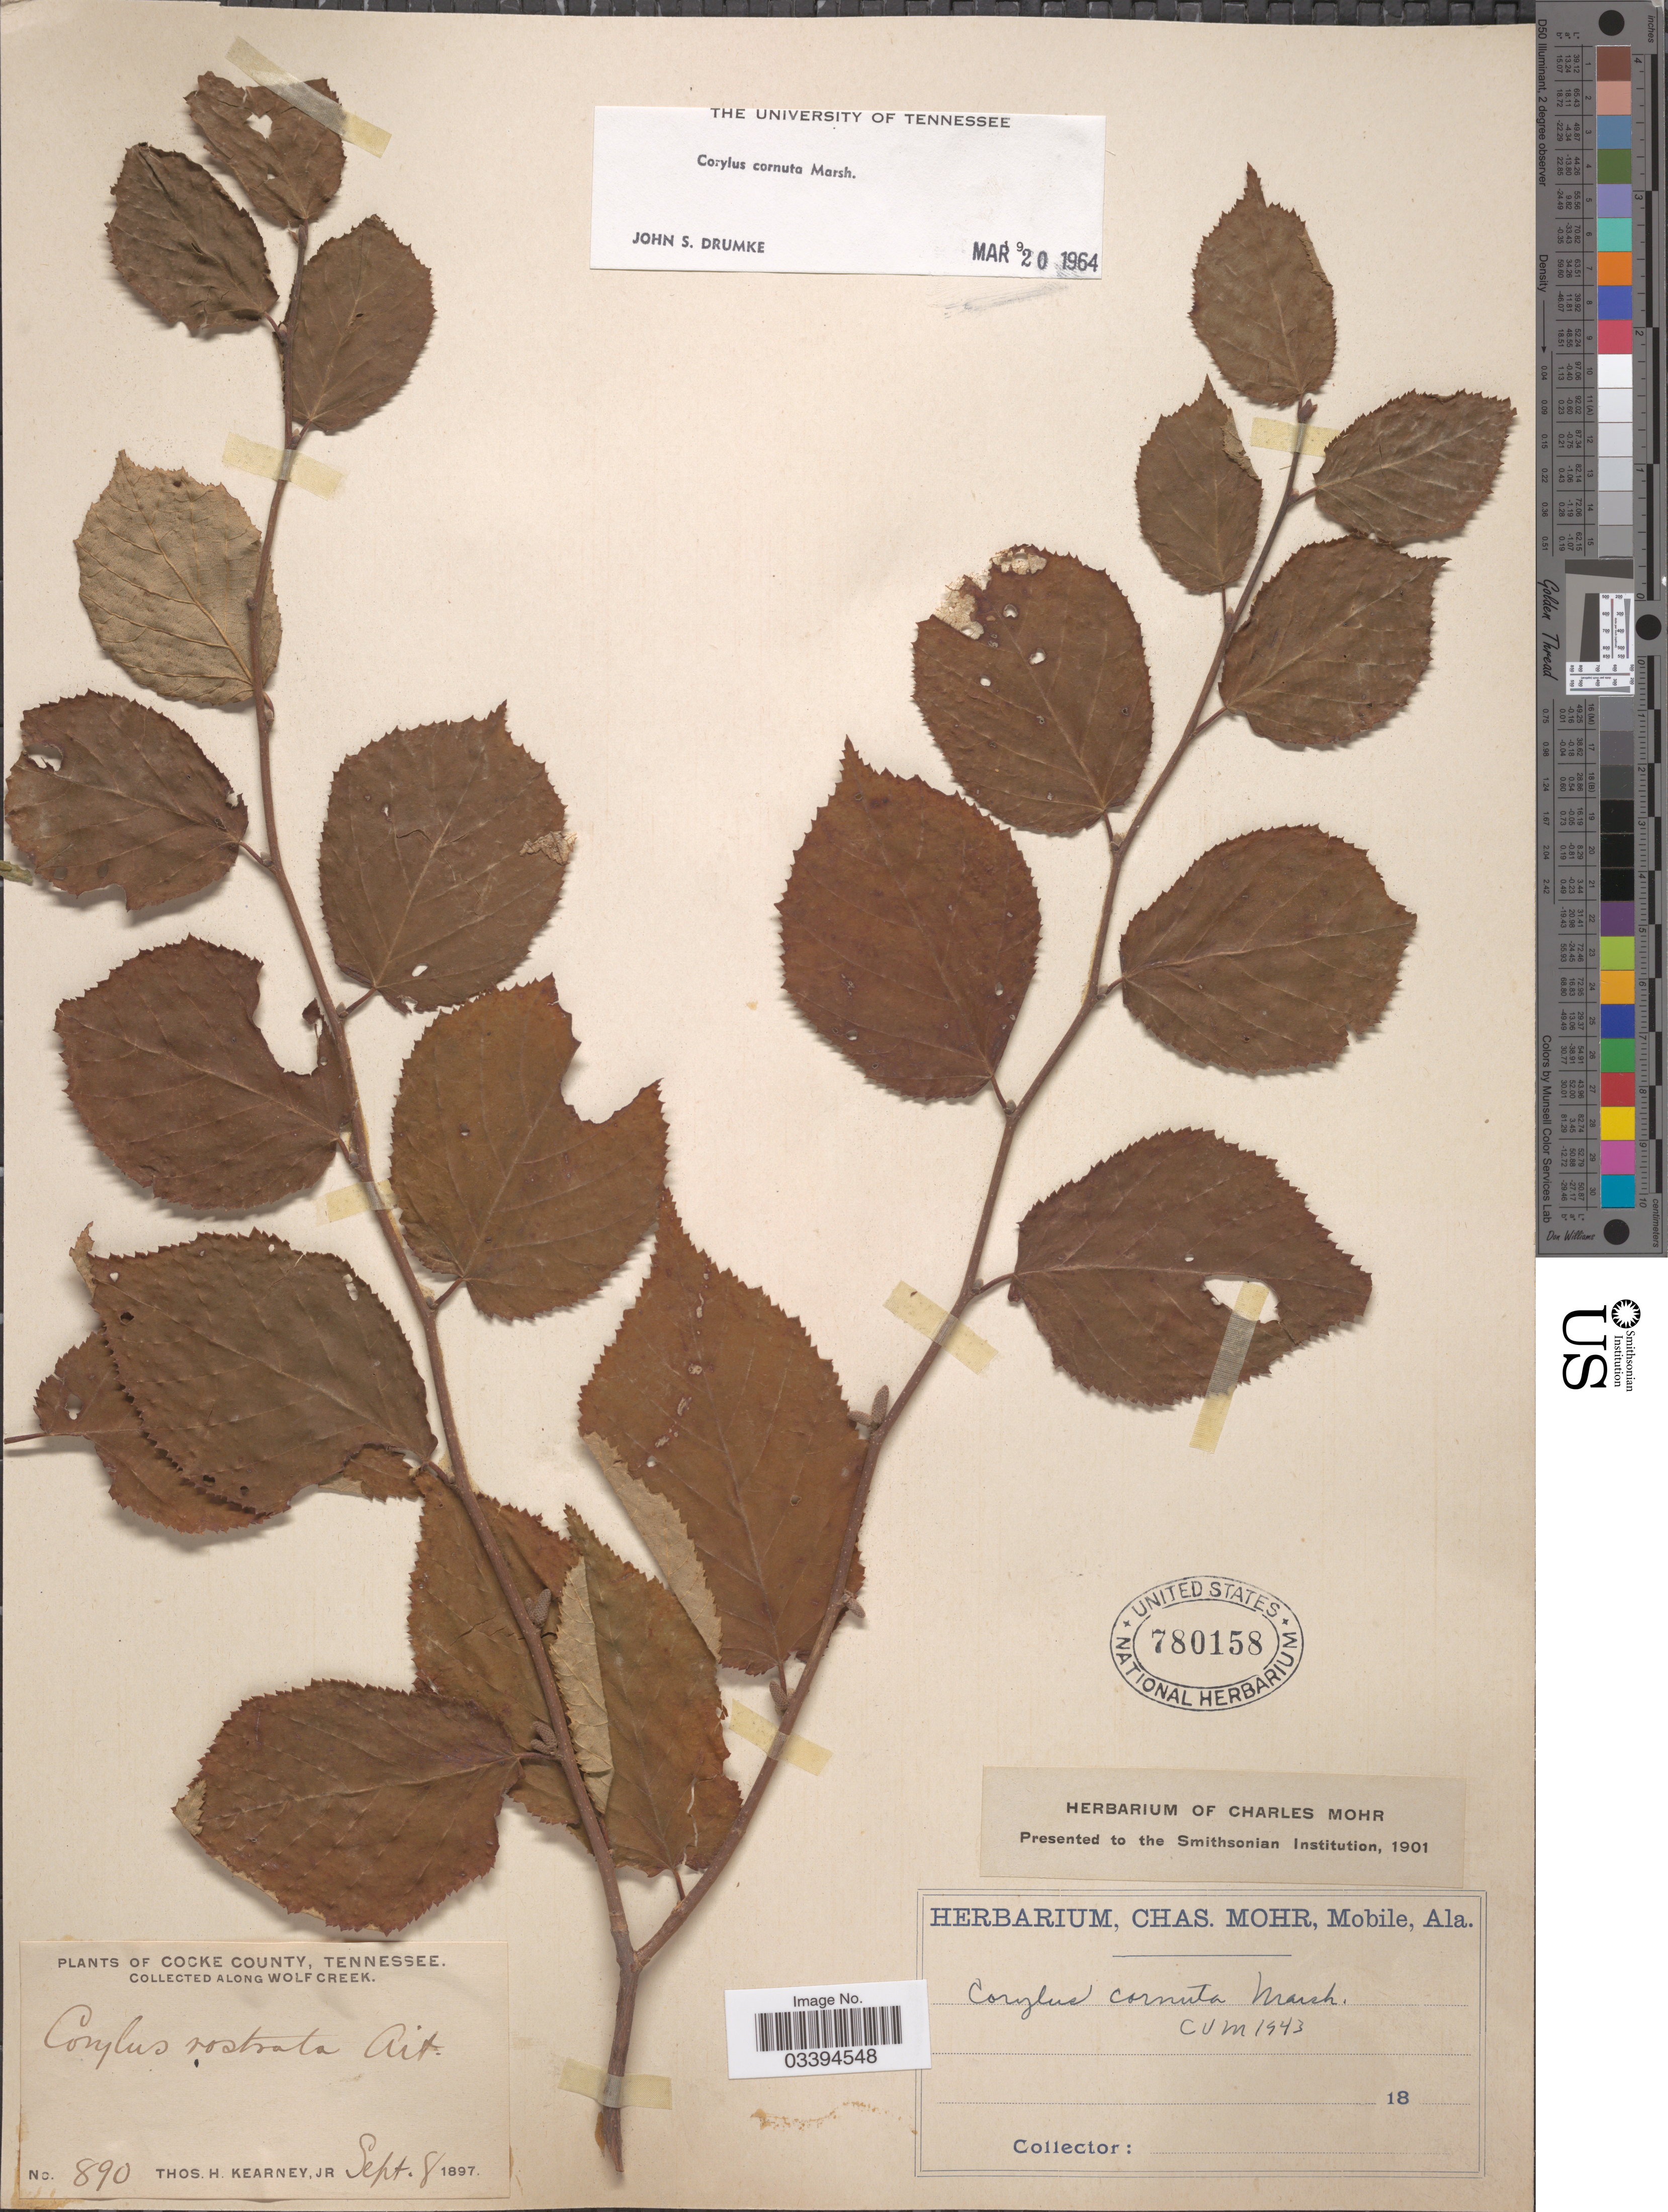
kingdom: Plantae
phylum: Tracheophyta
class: Magnoliopsida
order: Fagales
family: Betulaceae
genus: Corylus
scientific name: Corylus cornuta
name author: Marshall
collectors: T. H. Kearney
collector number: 890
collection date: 1897-09-08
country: United States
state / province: Tennessee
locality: Cocke County, along Wolf Creek.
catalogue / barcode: US 780158